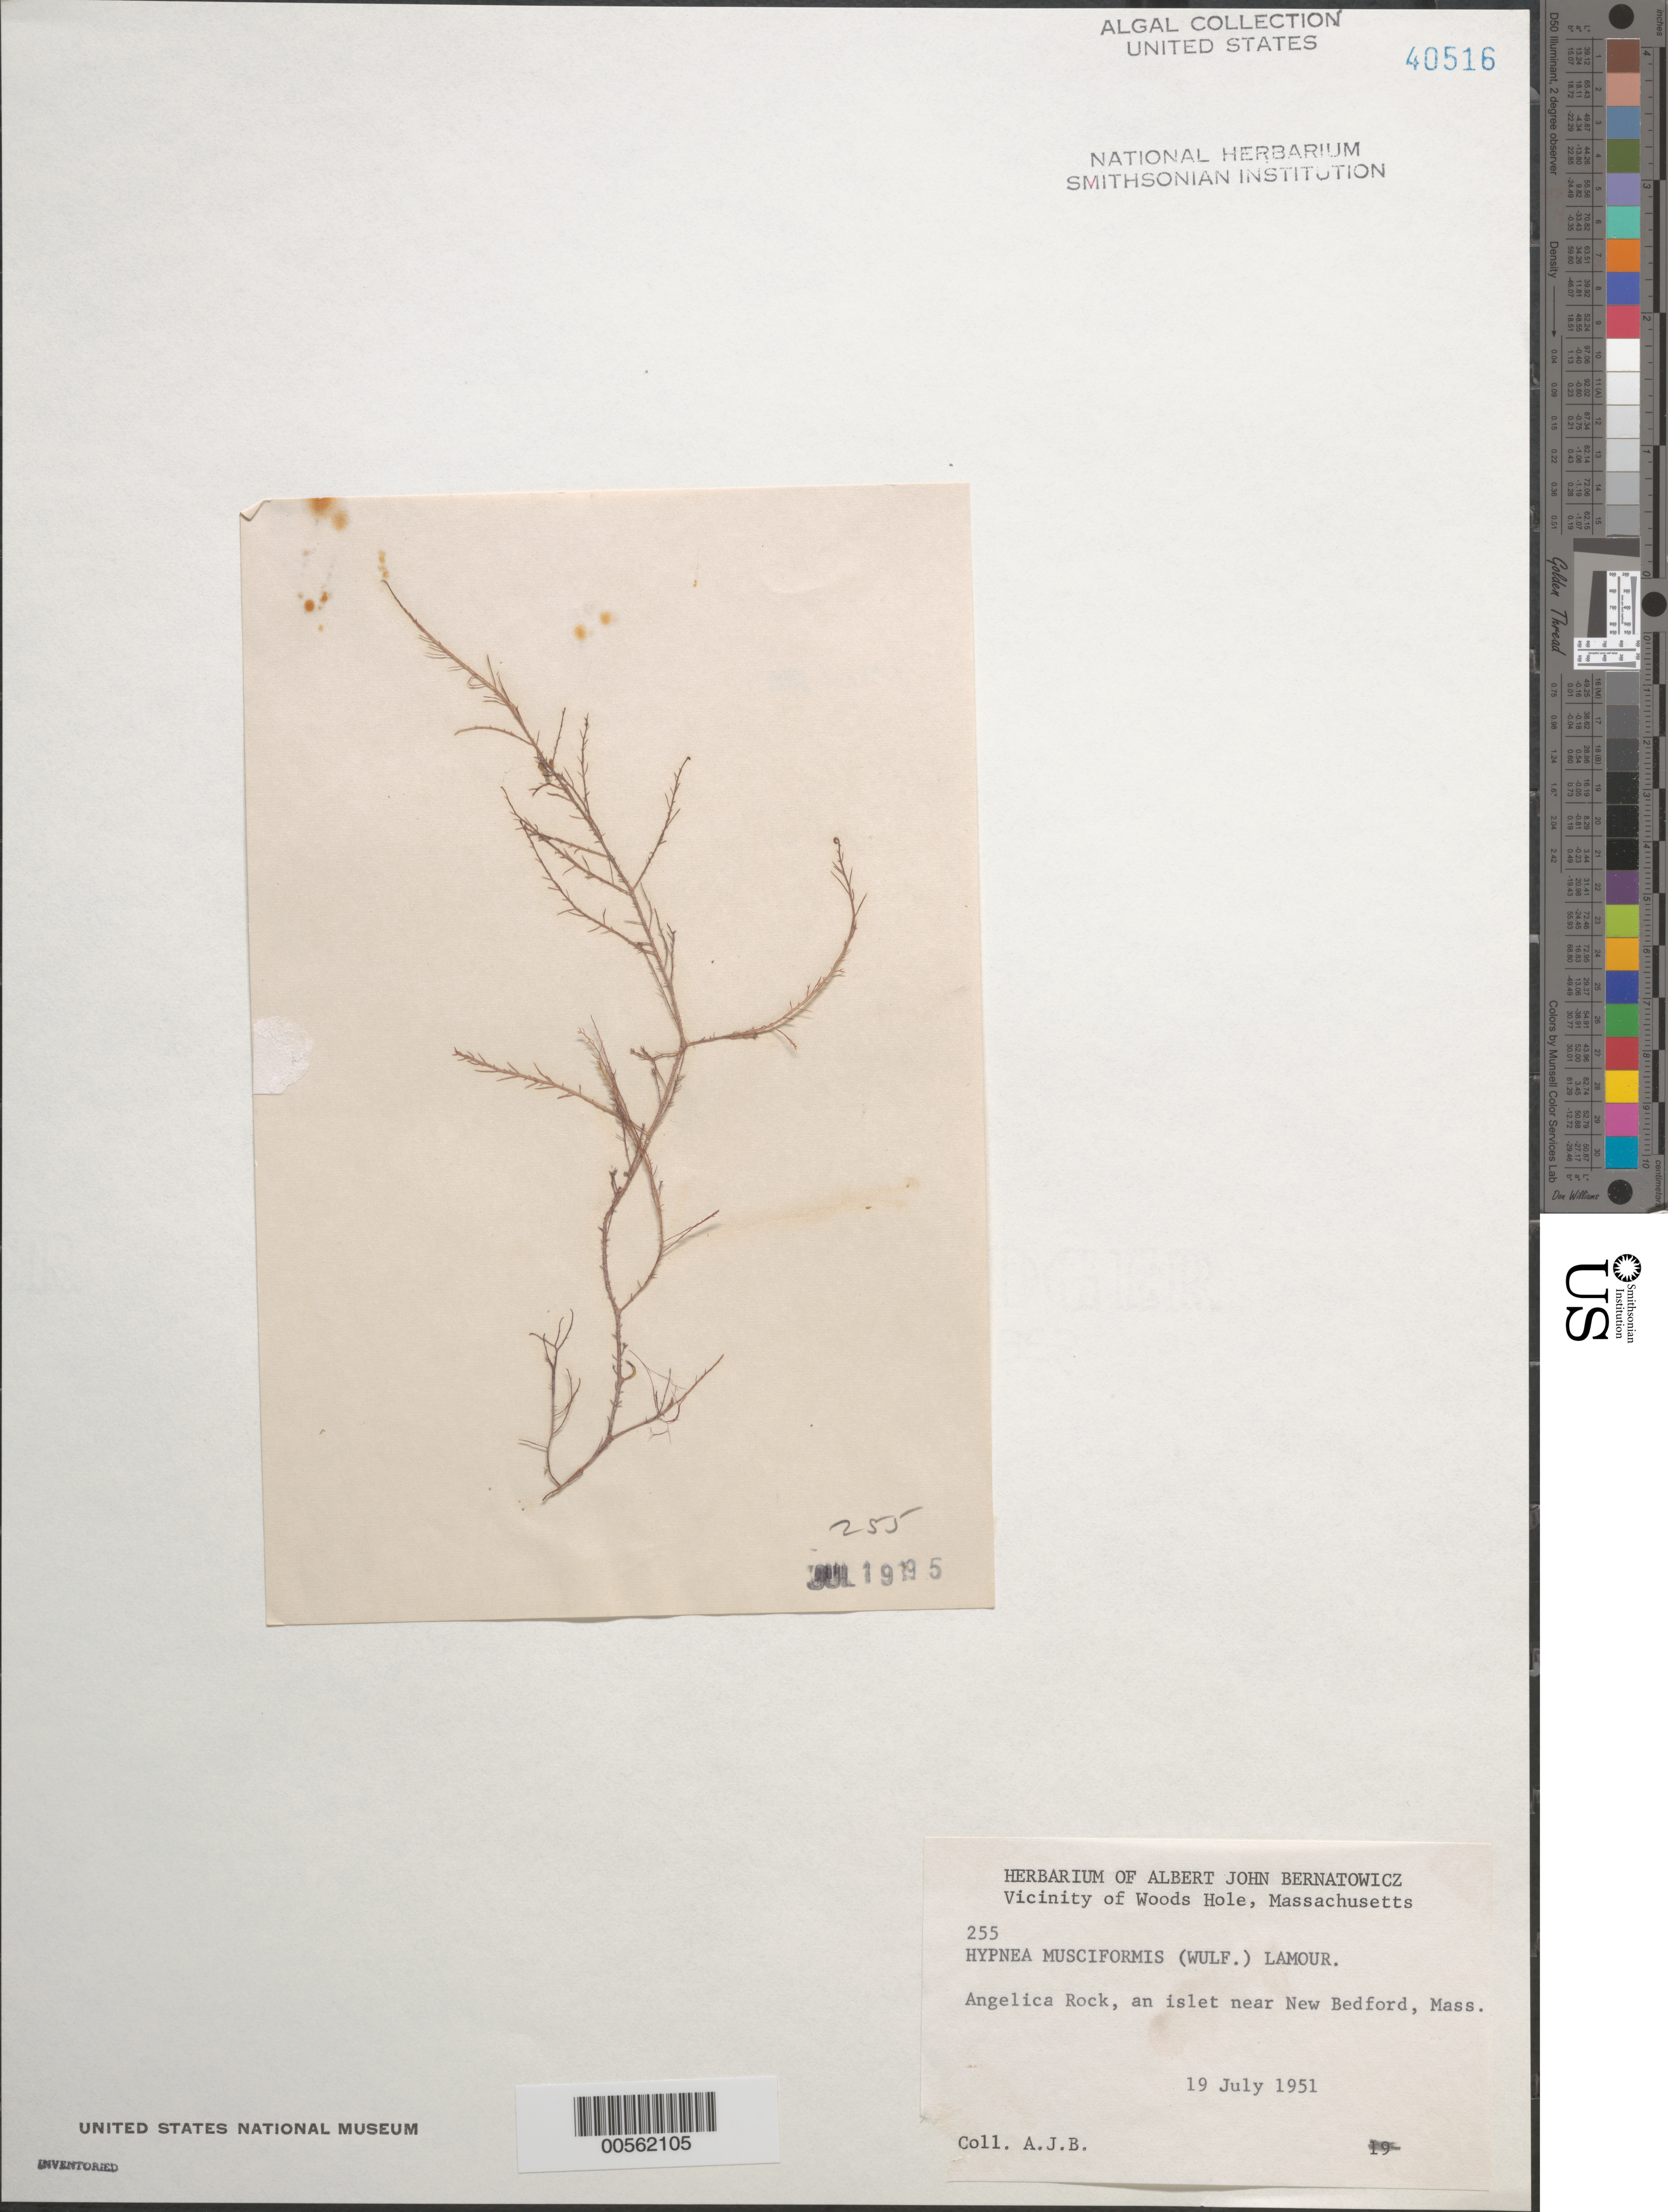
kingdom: Plantae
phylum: Rhodophyta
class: Florideophyceae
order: Gigartinales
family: Cystocloniaceae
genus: Hypnea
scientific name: Hypnea musciformis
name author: (Wulfen) J.V.Lamouroux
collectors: A. Bernatowicz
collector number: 255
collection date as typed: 19 Jul 1951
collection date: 1951-07-19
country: United States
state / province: Massachusetts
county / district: Bristol County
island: Angelica Rock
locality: Near New Bedford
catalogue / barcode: US 40516